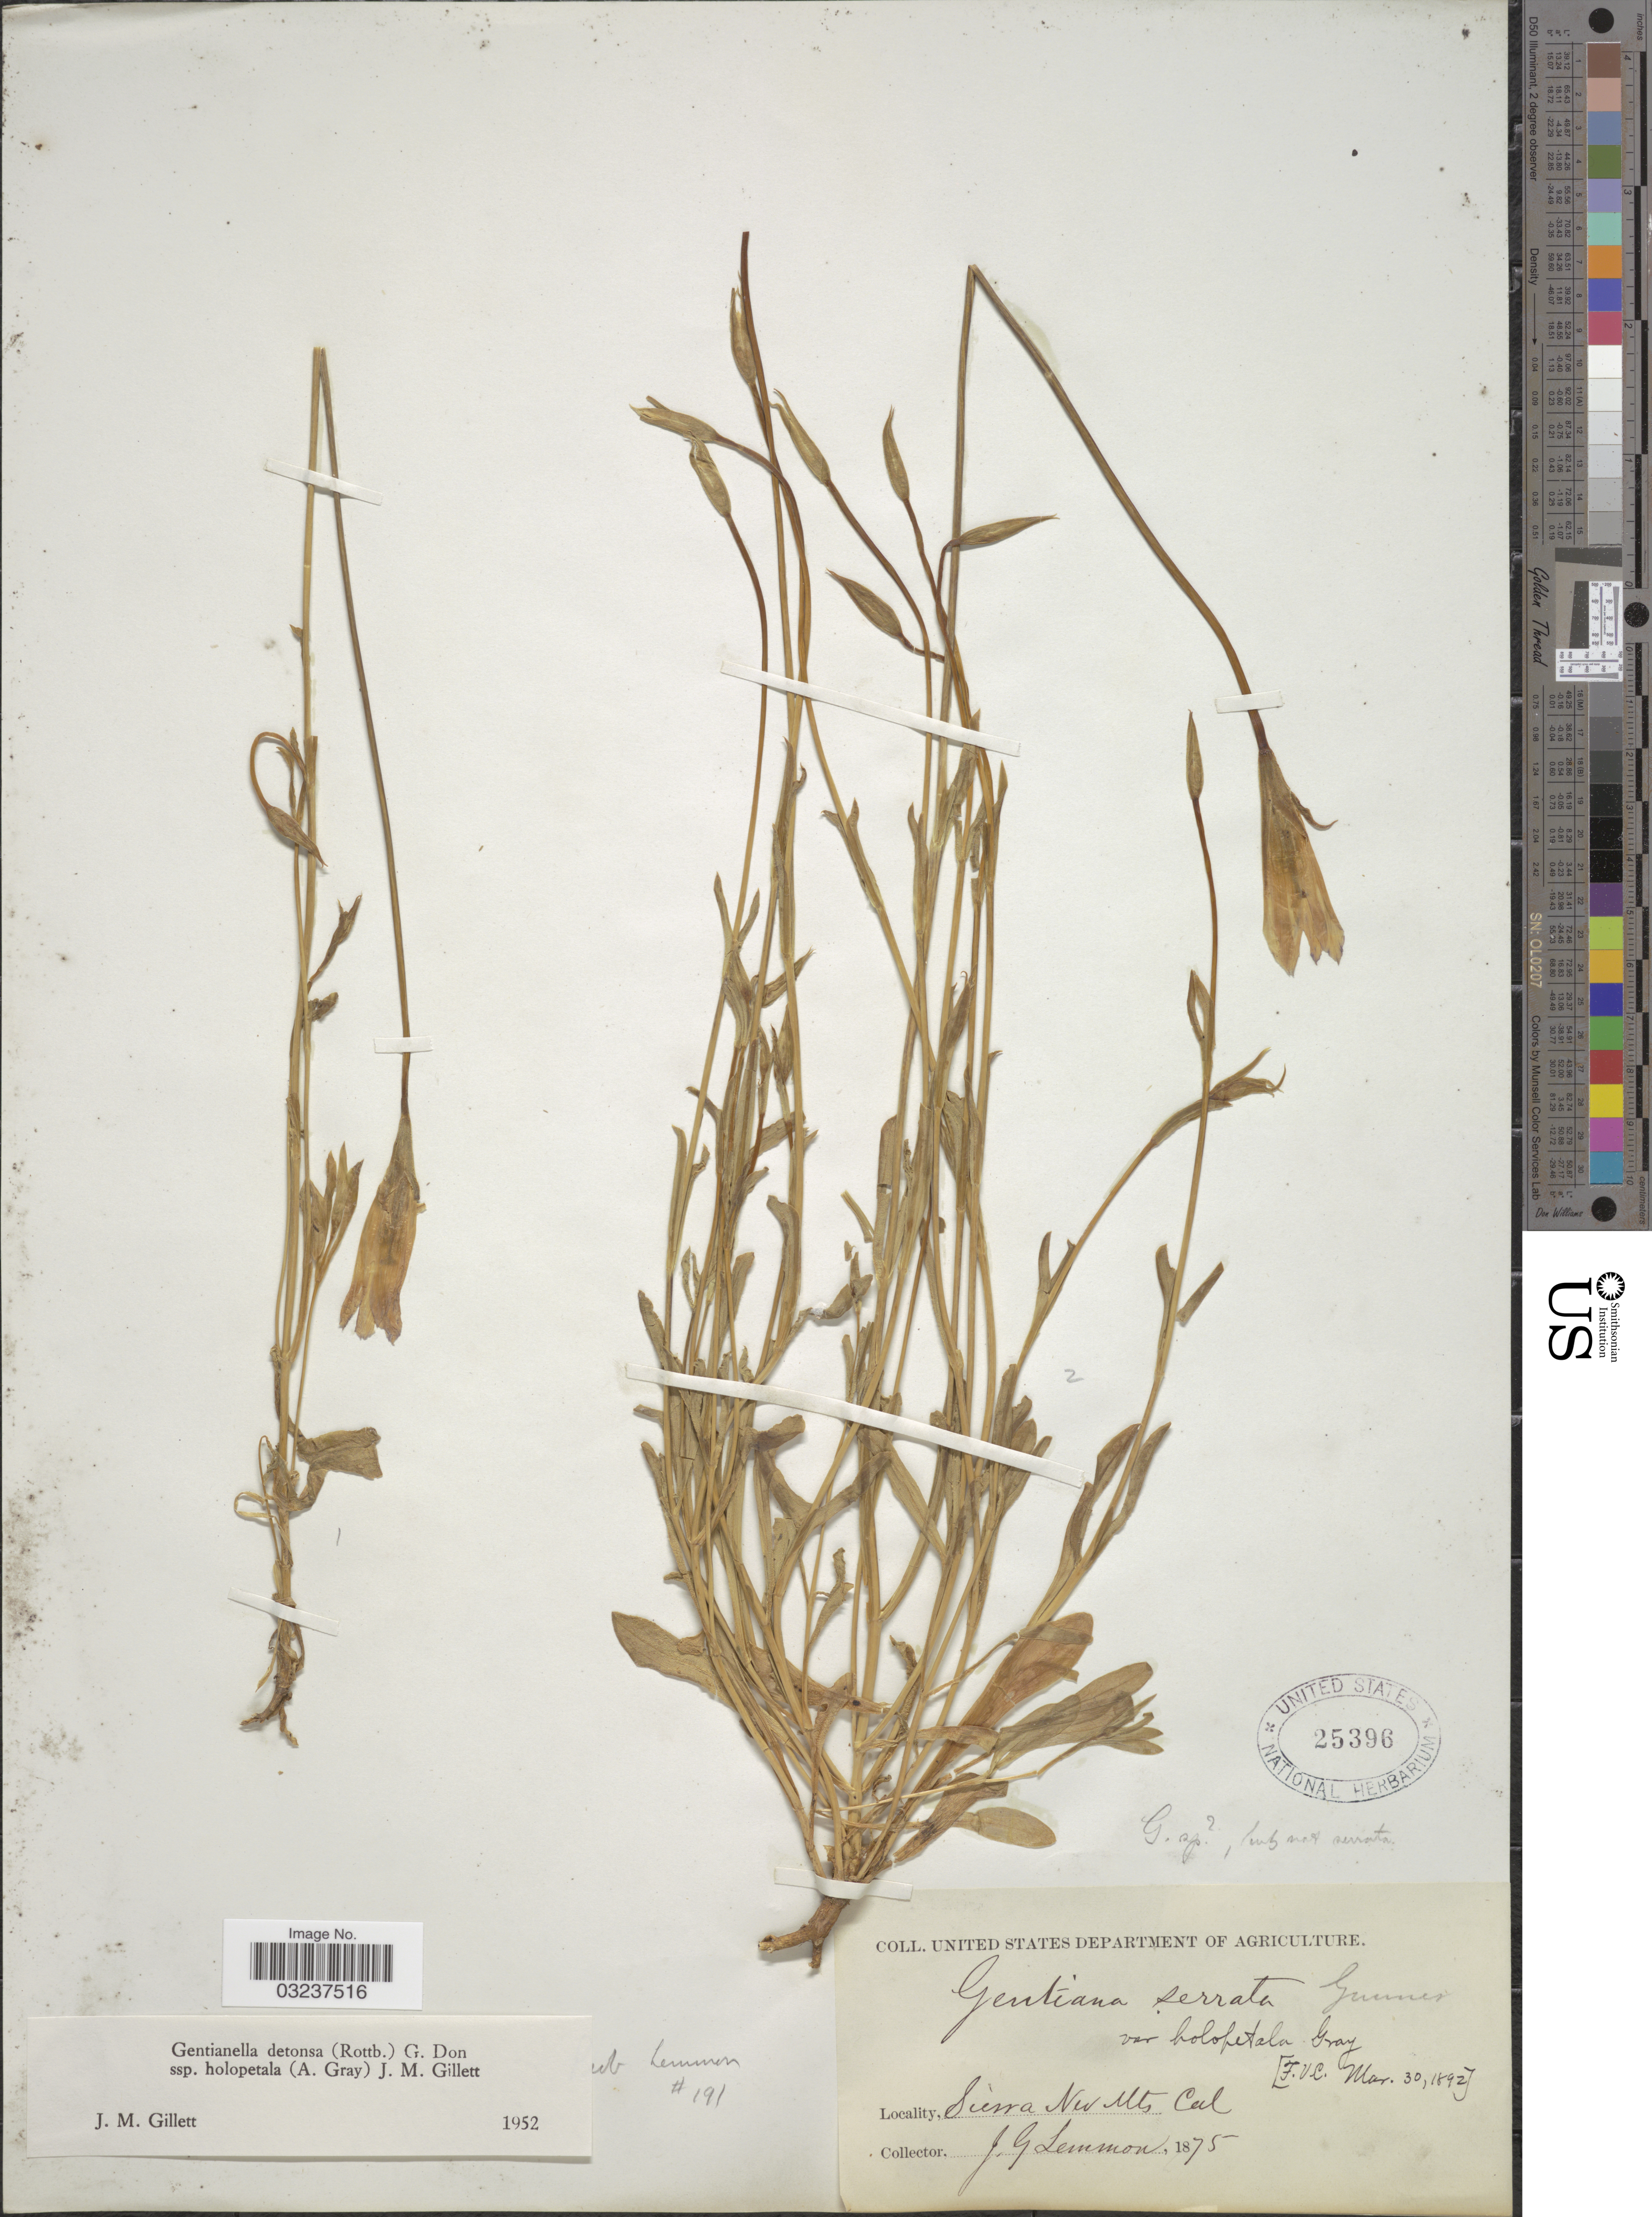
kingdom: Plantae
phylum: Tracheophyta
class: Magnoliopsida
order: Gentianales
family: Gentianaceae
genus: Gentianella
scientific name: Gentianella detonsa subsp. holopetala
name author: (A. Gray) J.M. Gillett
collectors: J. Lemmon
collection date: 1875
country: United States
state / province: California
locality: Sierra Nev Mts.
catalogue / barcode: US 25396